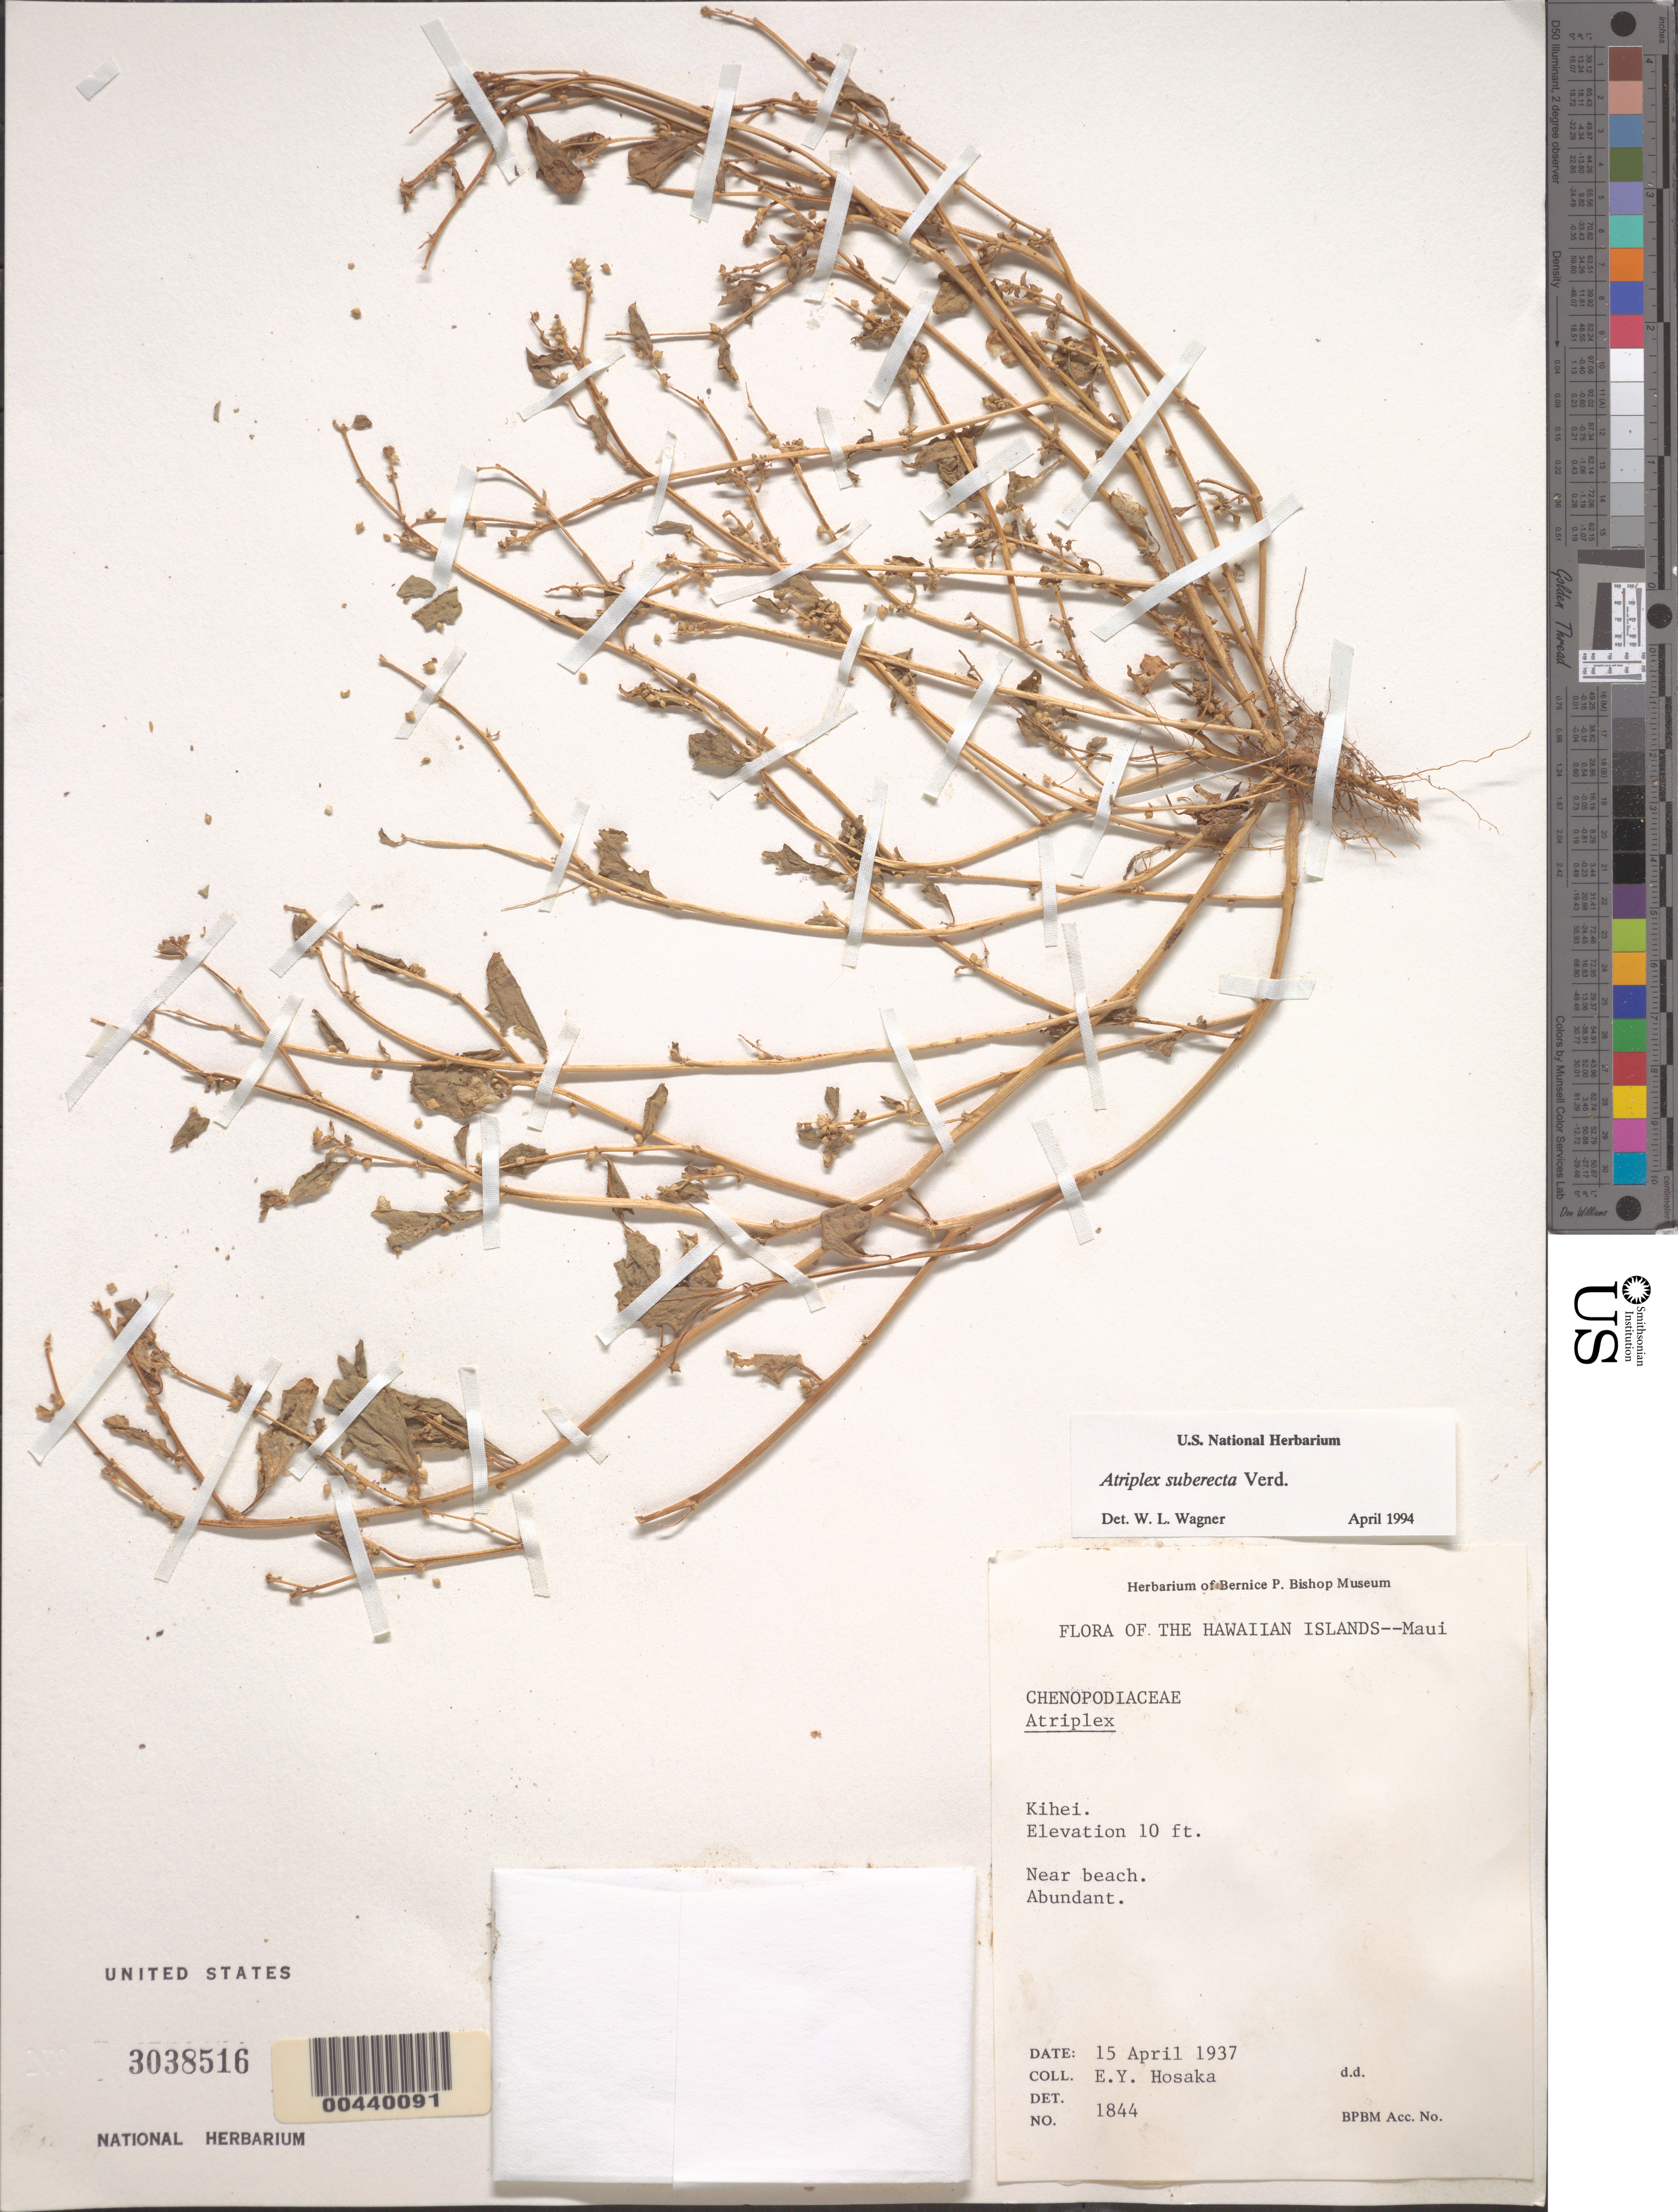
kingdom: Plantae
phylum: Tracheophyta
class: Magnoliopsida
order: Caryophyllales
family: Amaranthaceae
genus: Atriplex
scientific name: Atriplex suberecta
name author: Verd.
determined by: Wagner, W. L., (BOT), Smithsonian Institution - National Museum of Natural History (UNITED STATES)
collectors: E. Y. Hosaka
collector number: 1844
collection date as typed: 15 Apr 1937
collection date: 1937-04-15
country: United States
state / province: Hawaii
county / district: Maui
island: Maui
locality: Kihei, near beach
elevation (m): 3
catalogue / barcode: US 3038516